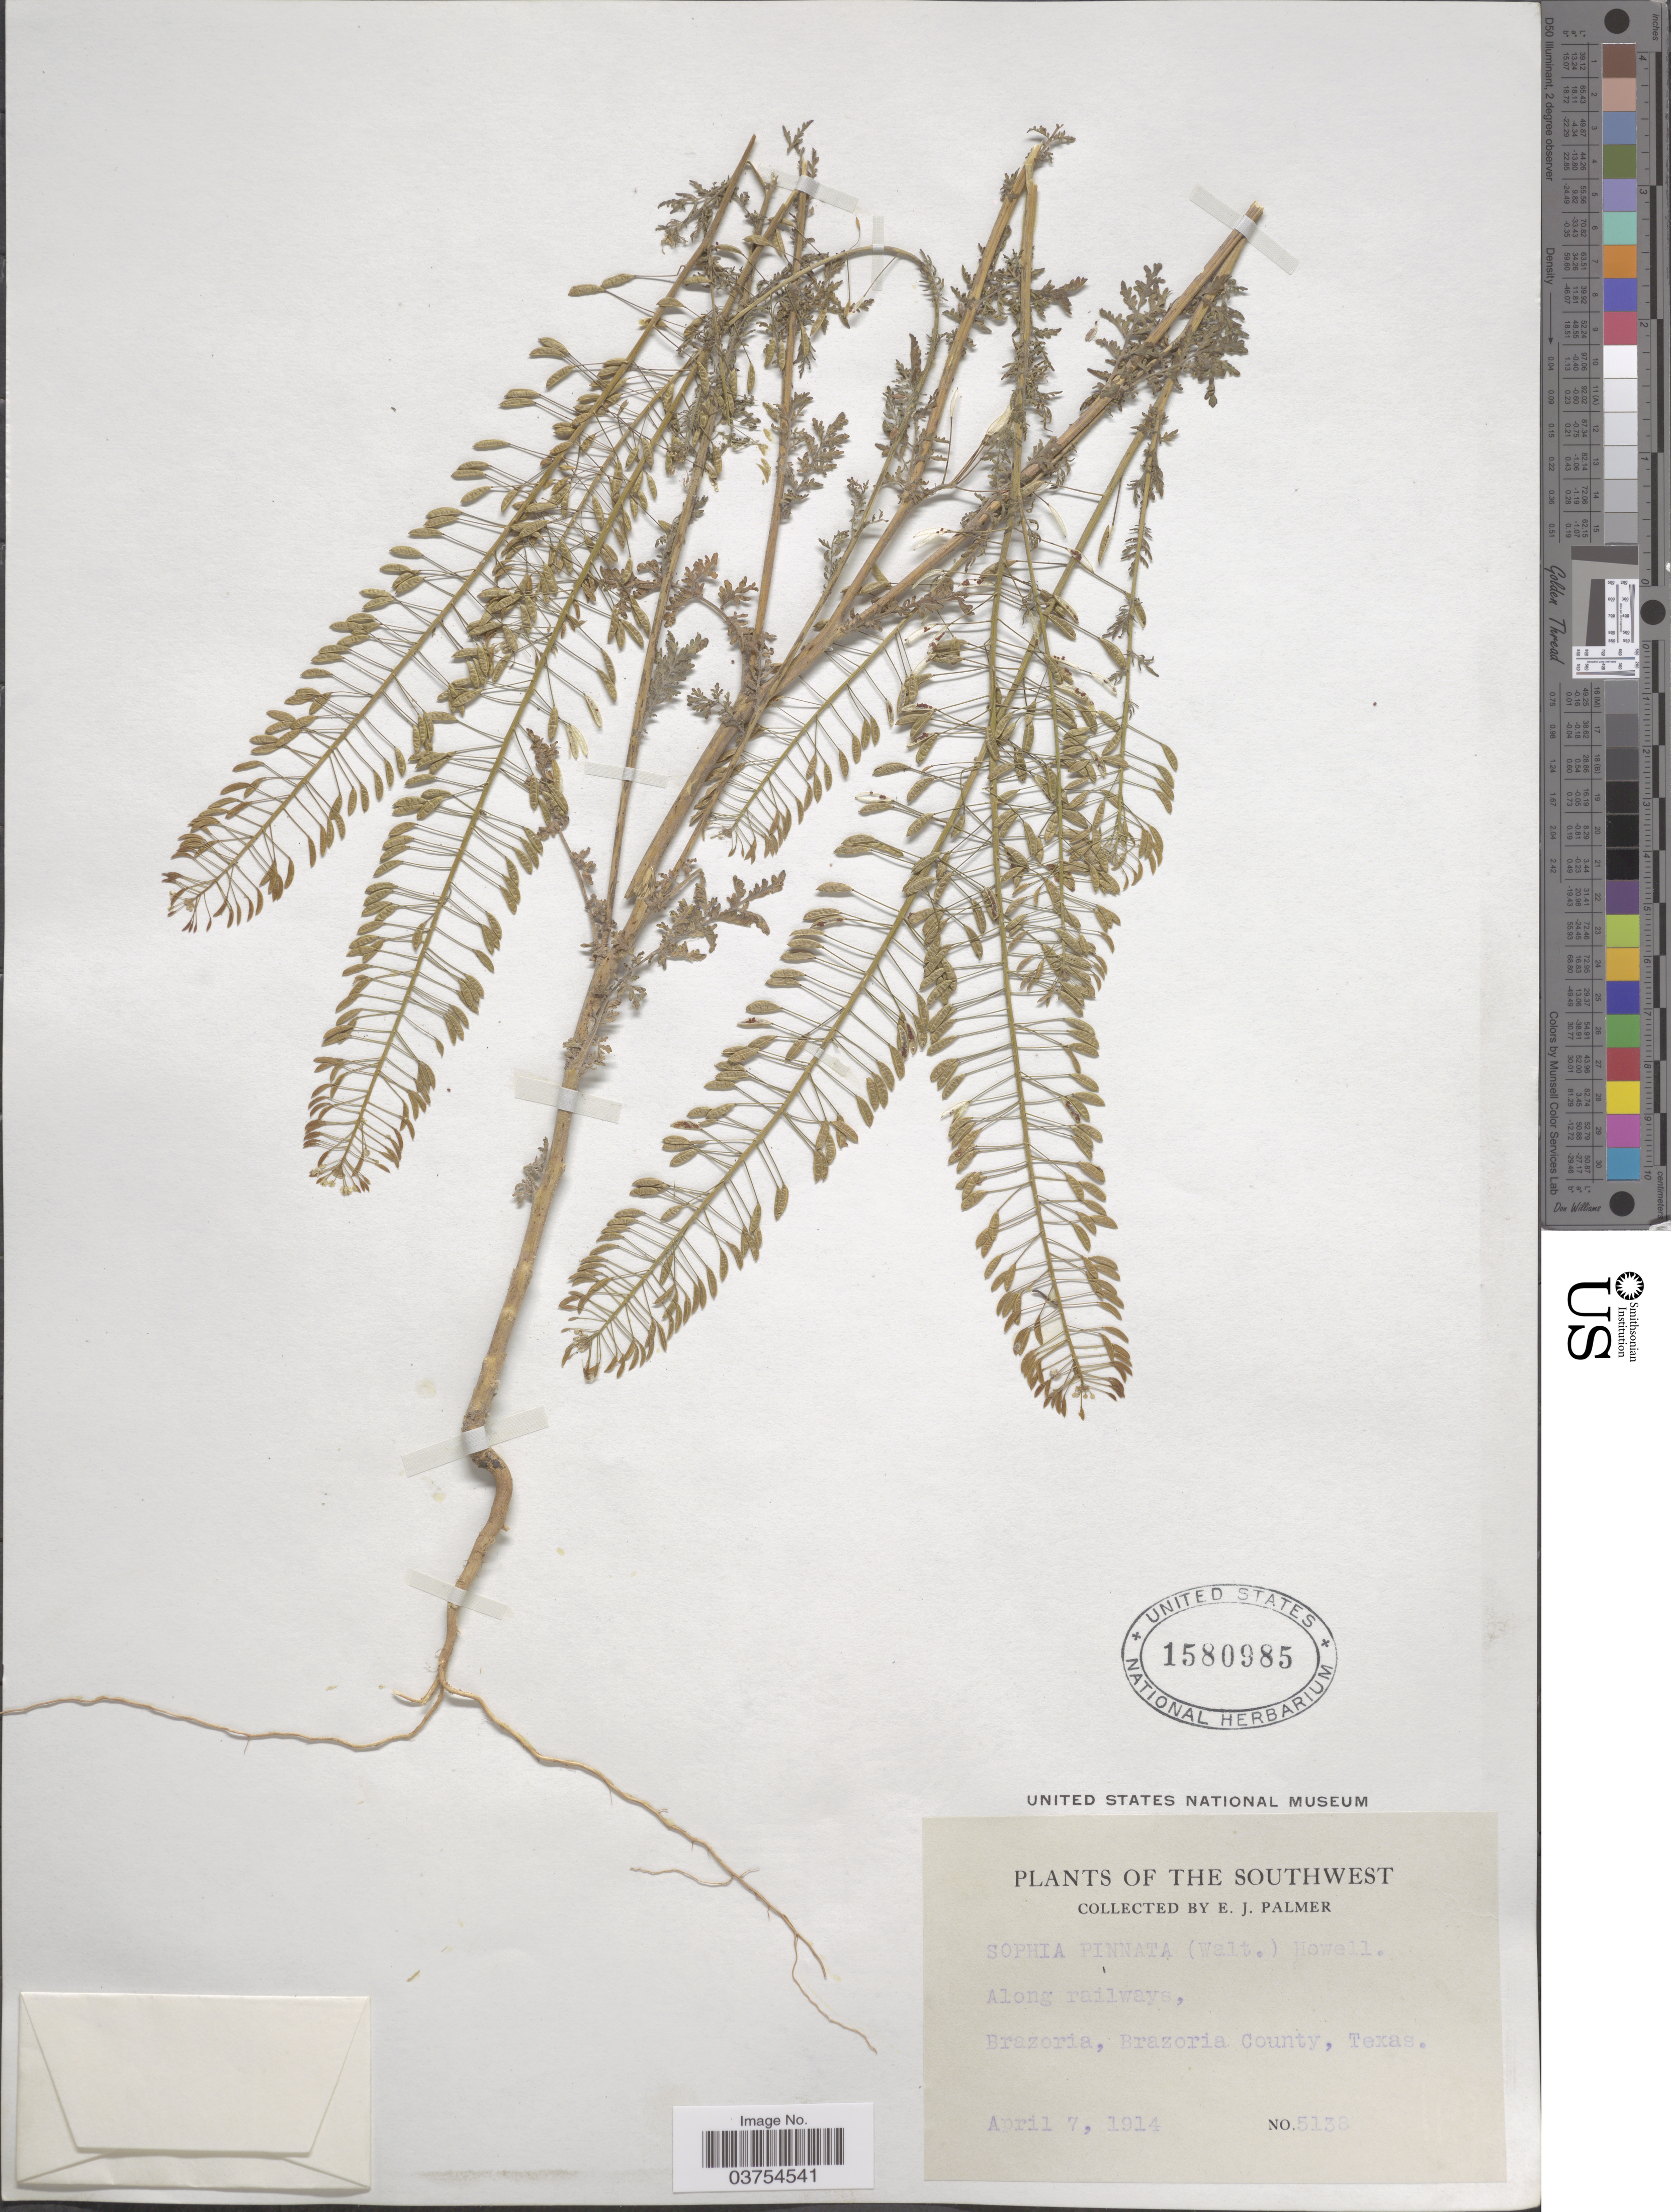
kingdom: Plantae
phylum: Tracheophyta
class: Magnoliopsida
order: Brassicales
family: Brassicaceae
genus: Descurainia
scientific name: Descurainia pinnata subsp. typica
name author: (C.A. Mey.) Detling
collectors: E. J. Palmer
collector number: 5138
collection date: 1914-04-07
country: United States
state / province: Texas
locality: The Southwest. Along railways, Brazoria, Brazoria County.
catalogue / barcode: US 1580985